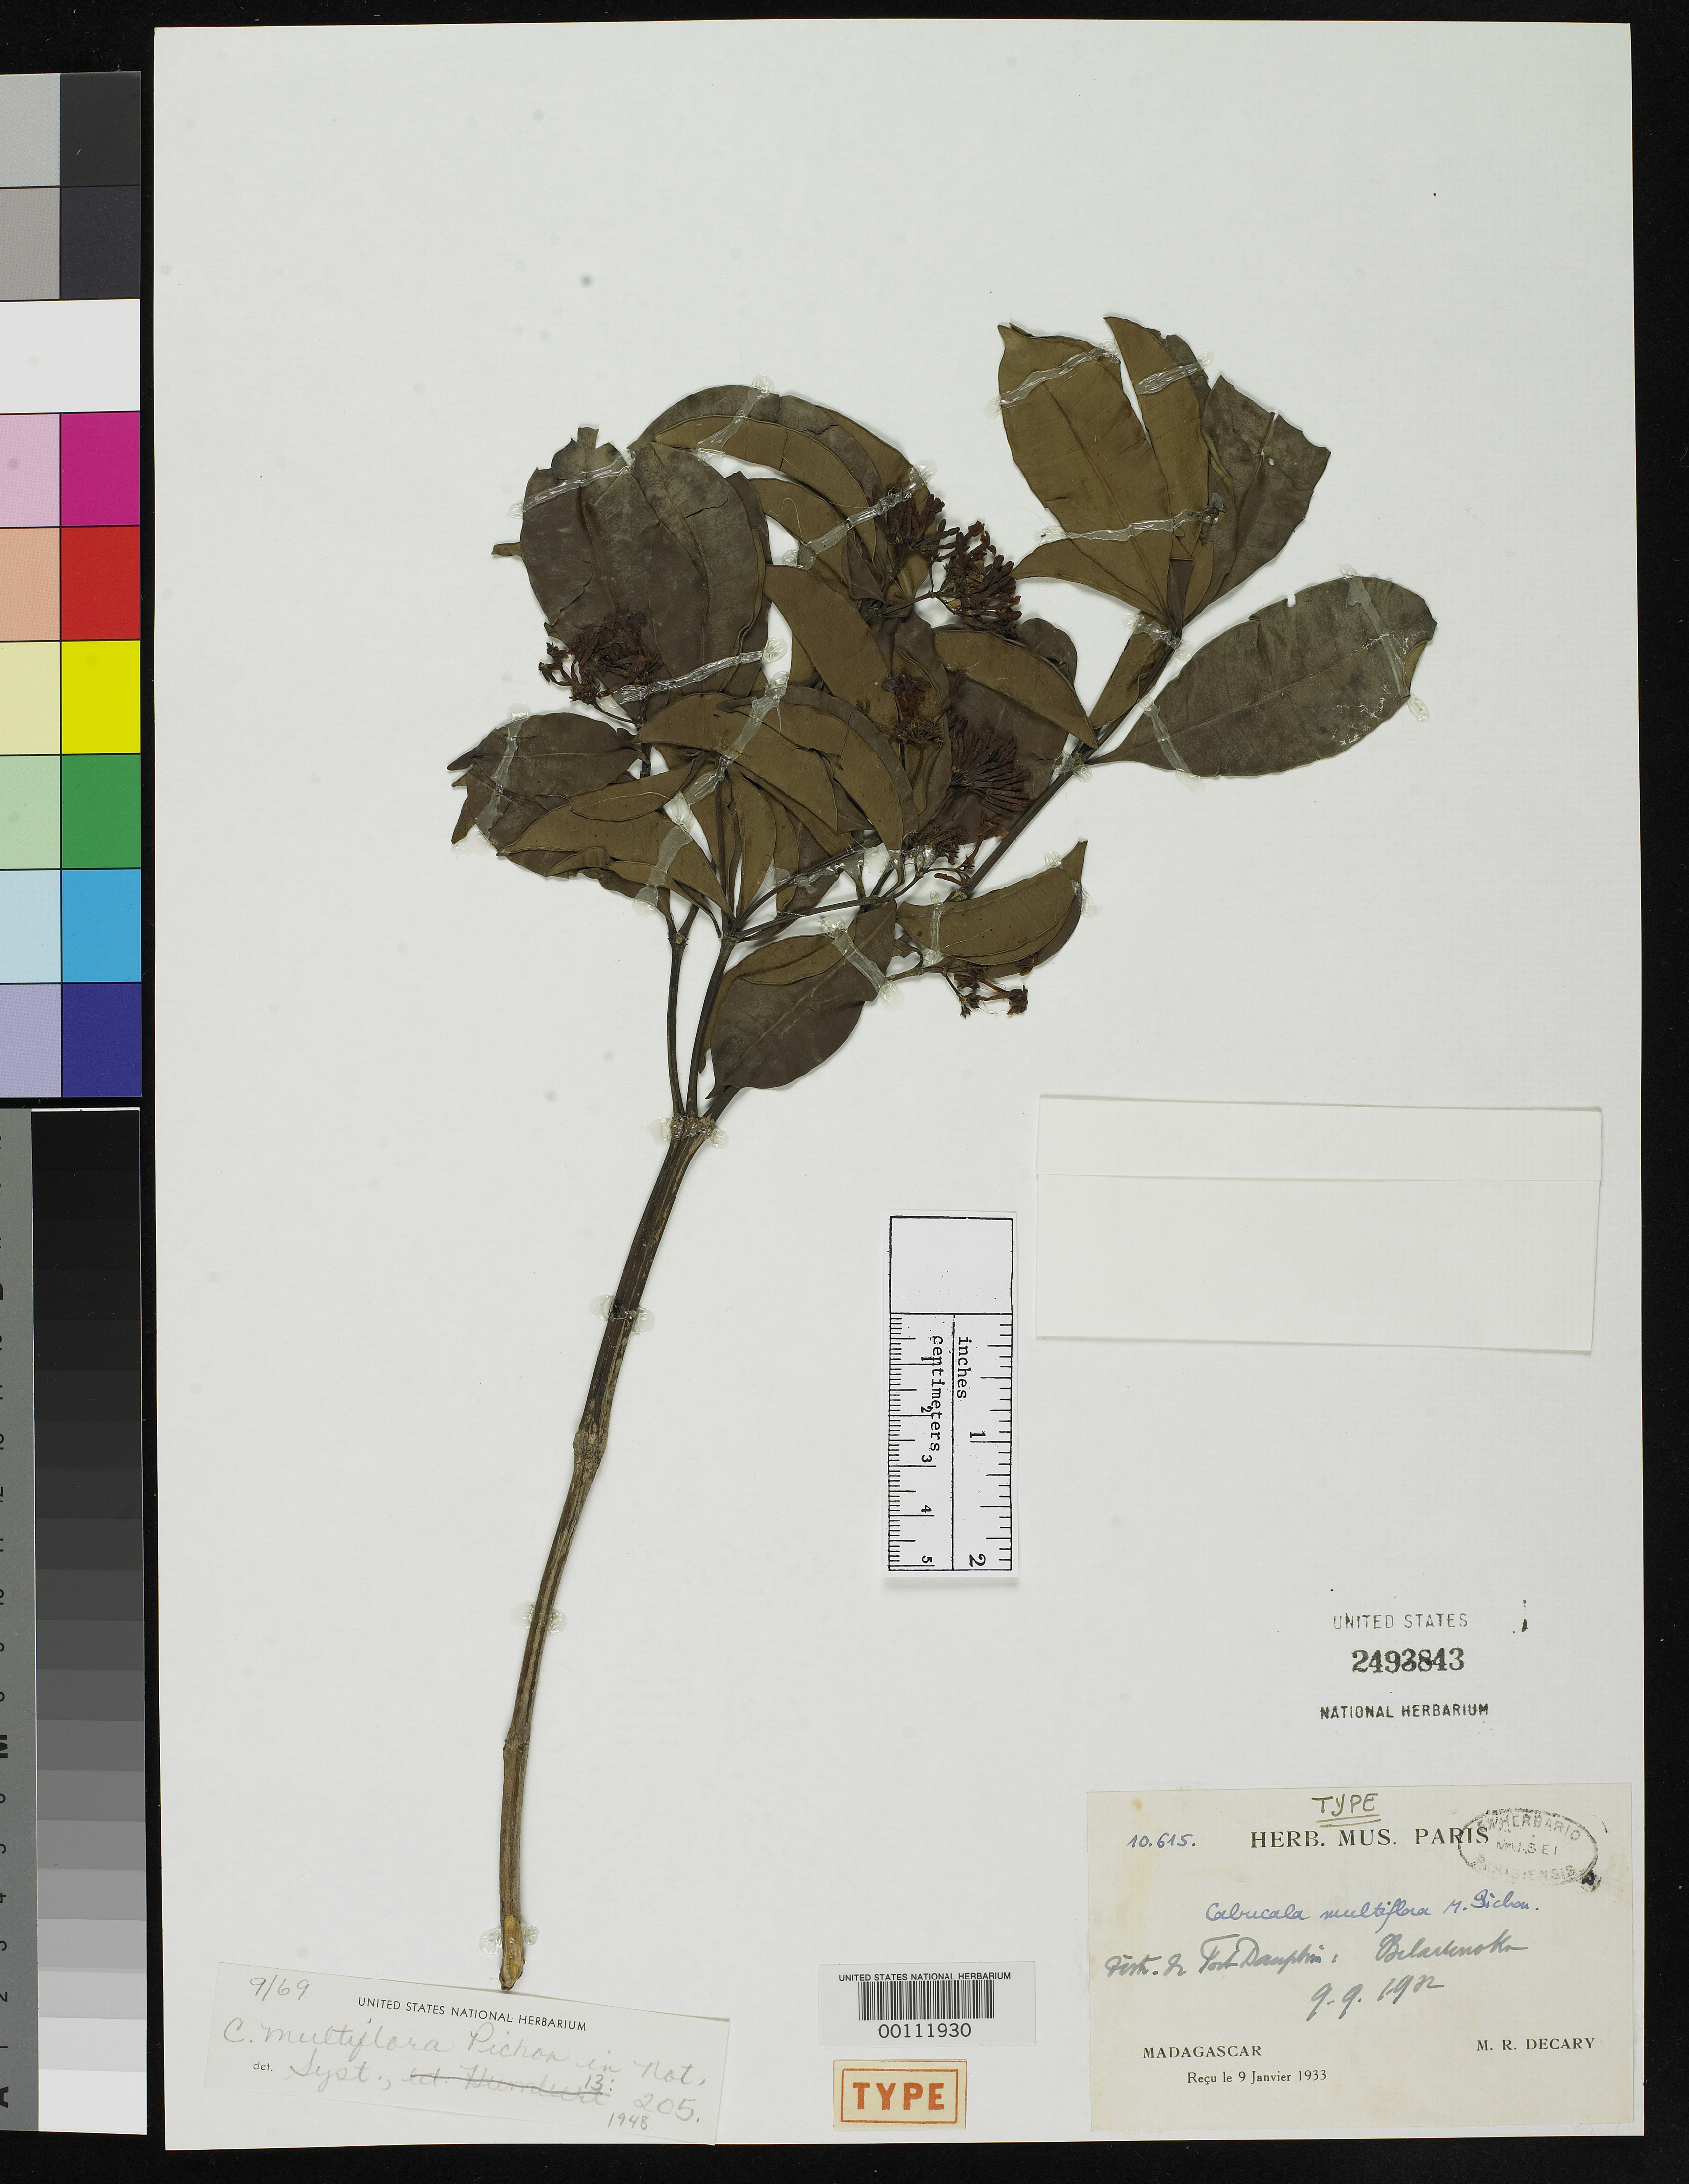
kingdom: Plantae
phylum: Tracheophyta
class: Magnoliopsida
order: Gentianales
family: Apocynaceae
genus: Cabucala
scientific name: Cabucala multiflora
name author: Pichon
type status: Isotype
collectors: R. Decary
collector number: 10615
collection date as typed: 09 Sep 1922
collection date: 1922-09-09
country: Madagascar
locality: Belarknoka, Fort Dauphin.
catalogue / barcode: US 2493843